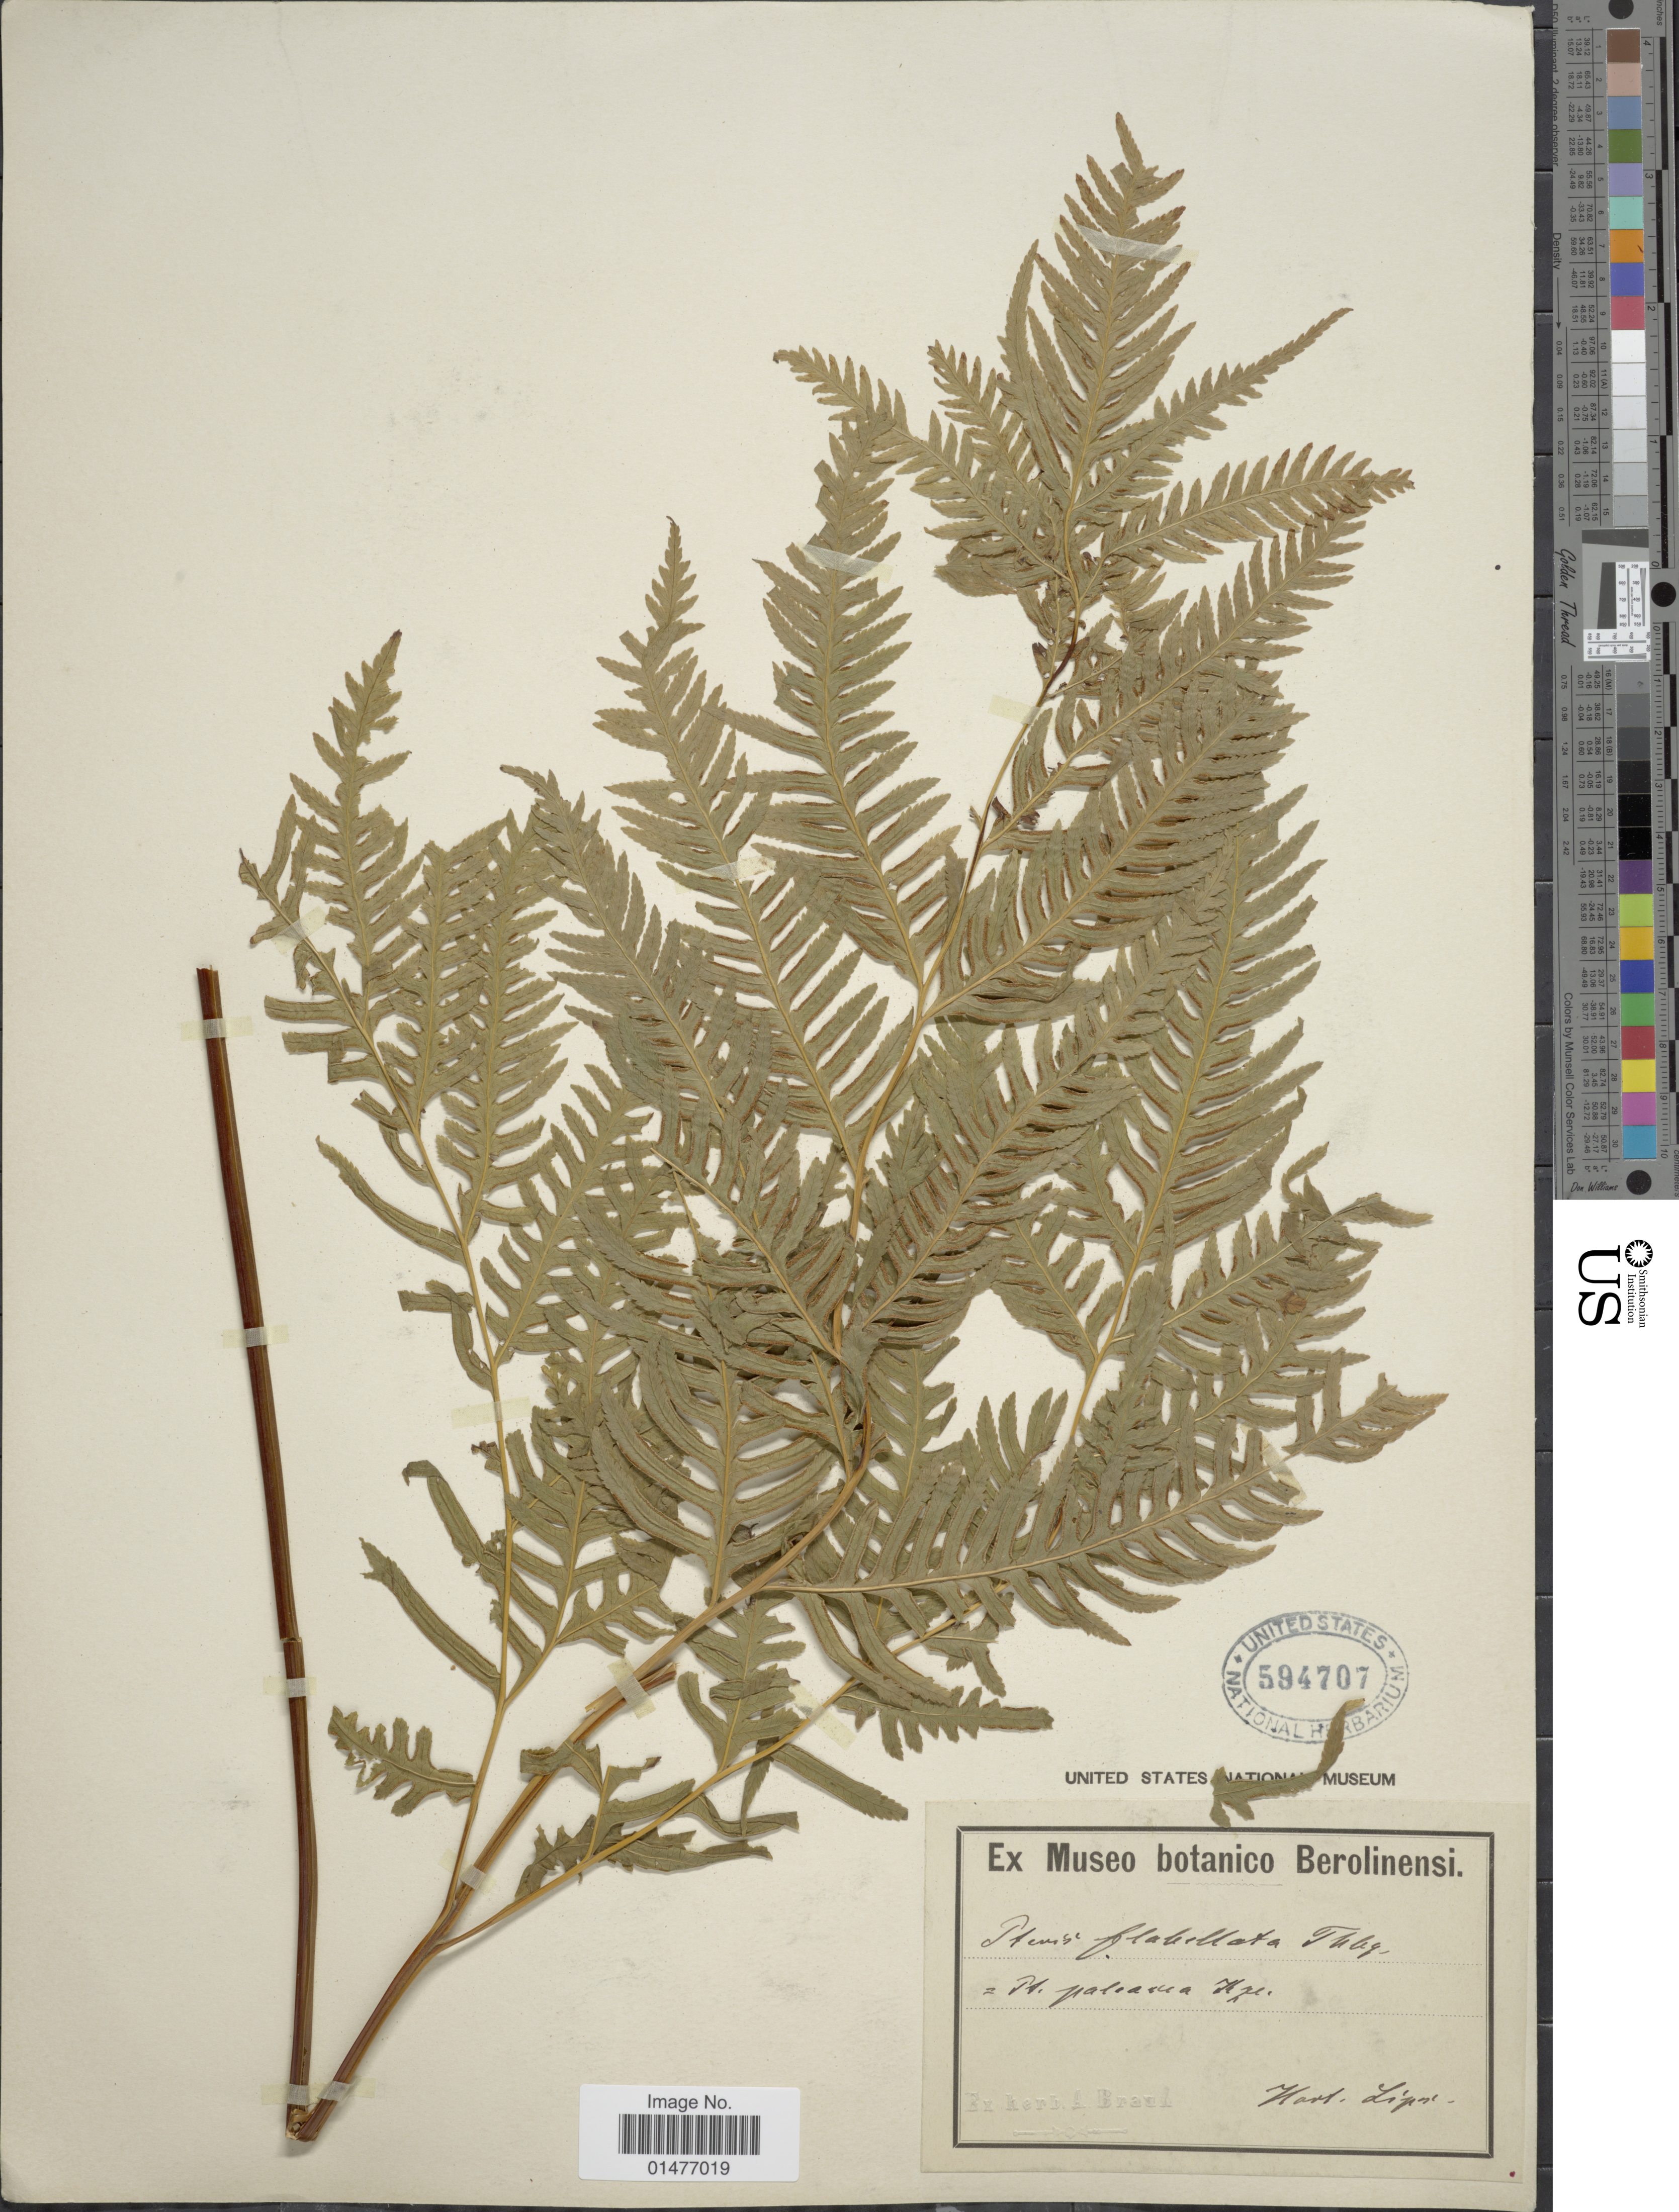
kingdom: Plantae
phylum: Tracheophyta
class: Polypodiopsida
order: Polypodiales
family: Pteridaceae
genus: Pteris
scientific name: Pteris tremula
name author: R. Br.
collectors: ex herb. A. Braun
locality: Hort Lips [interpreted]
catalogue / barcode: US 594707